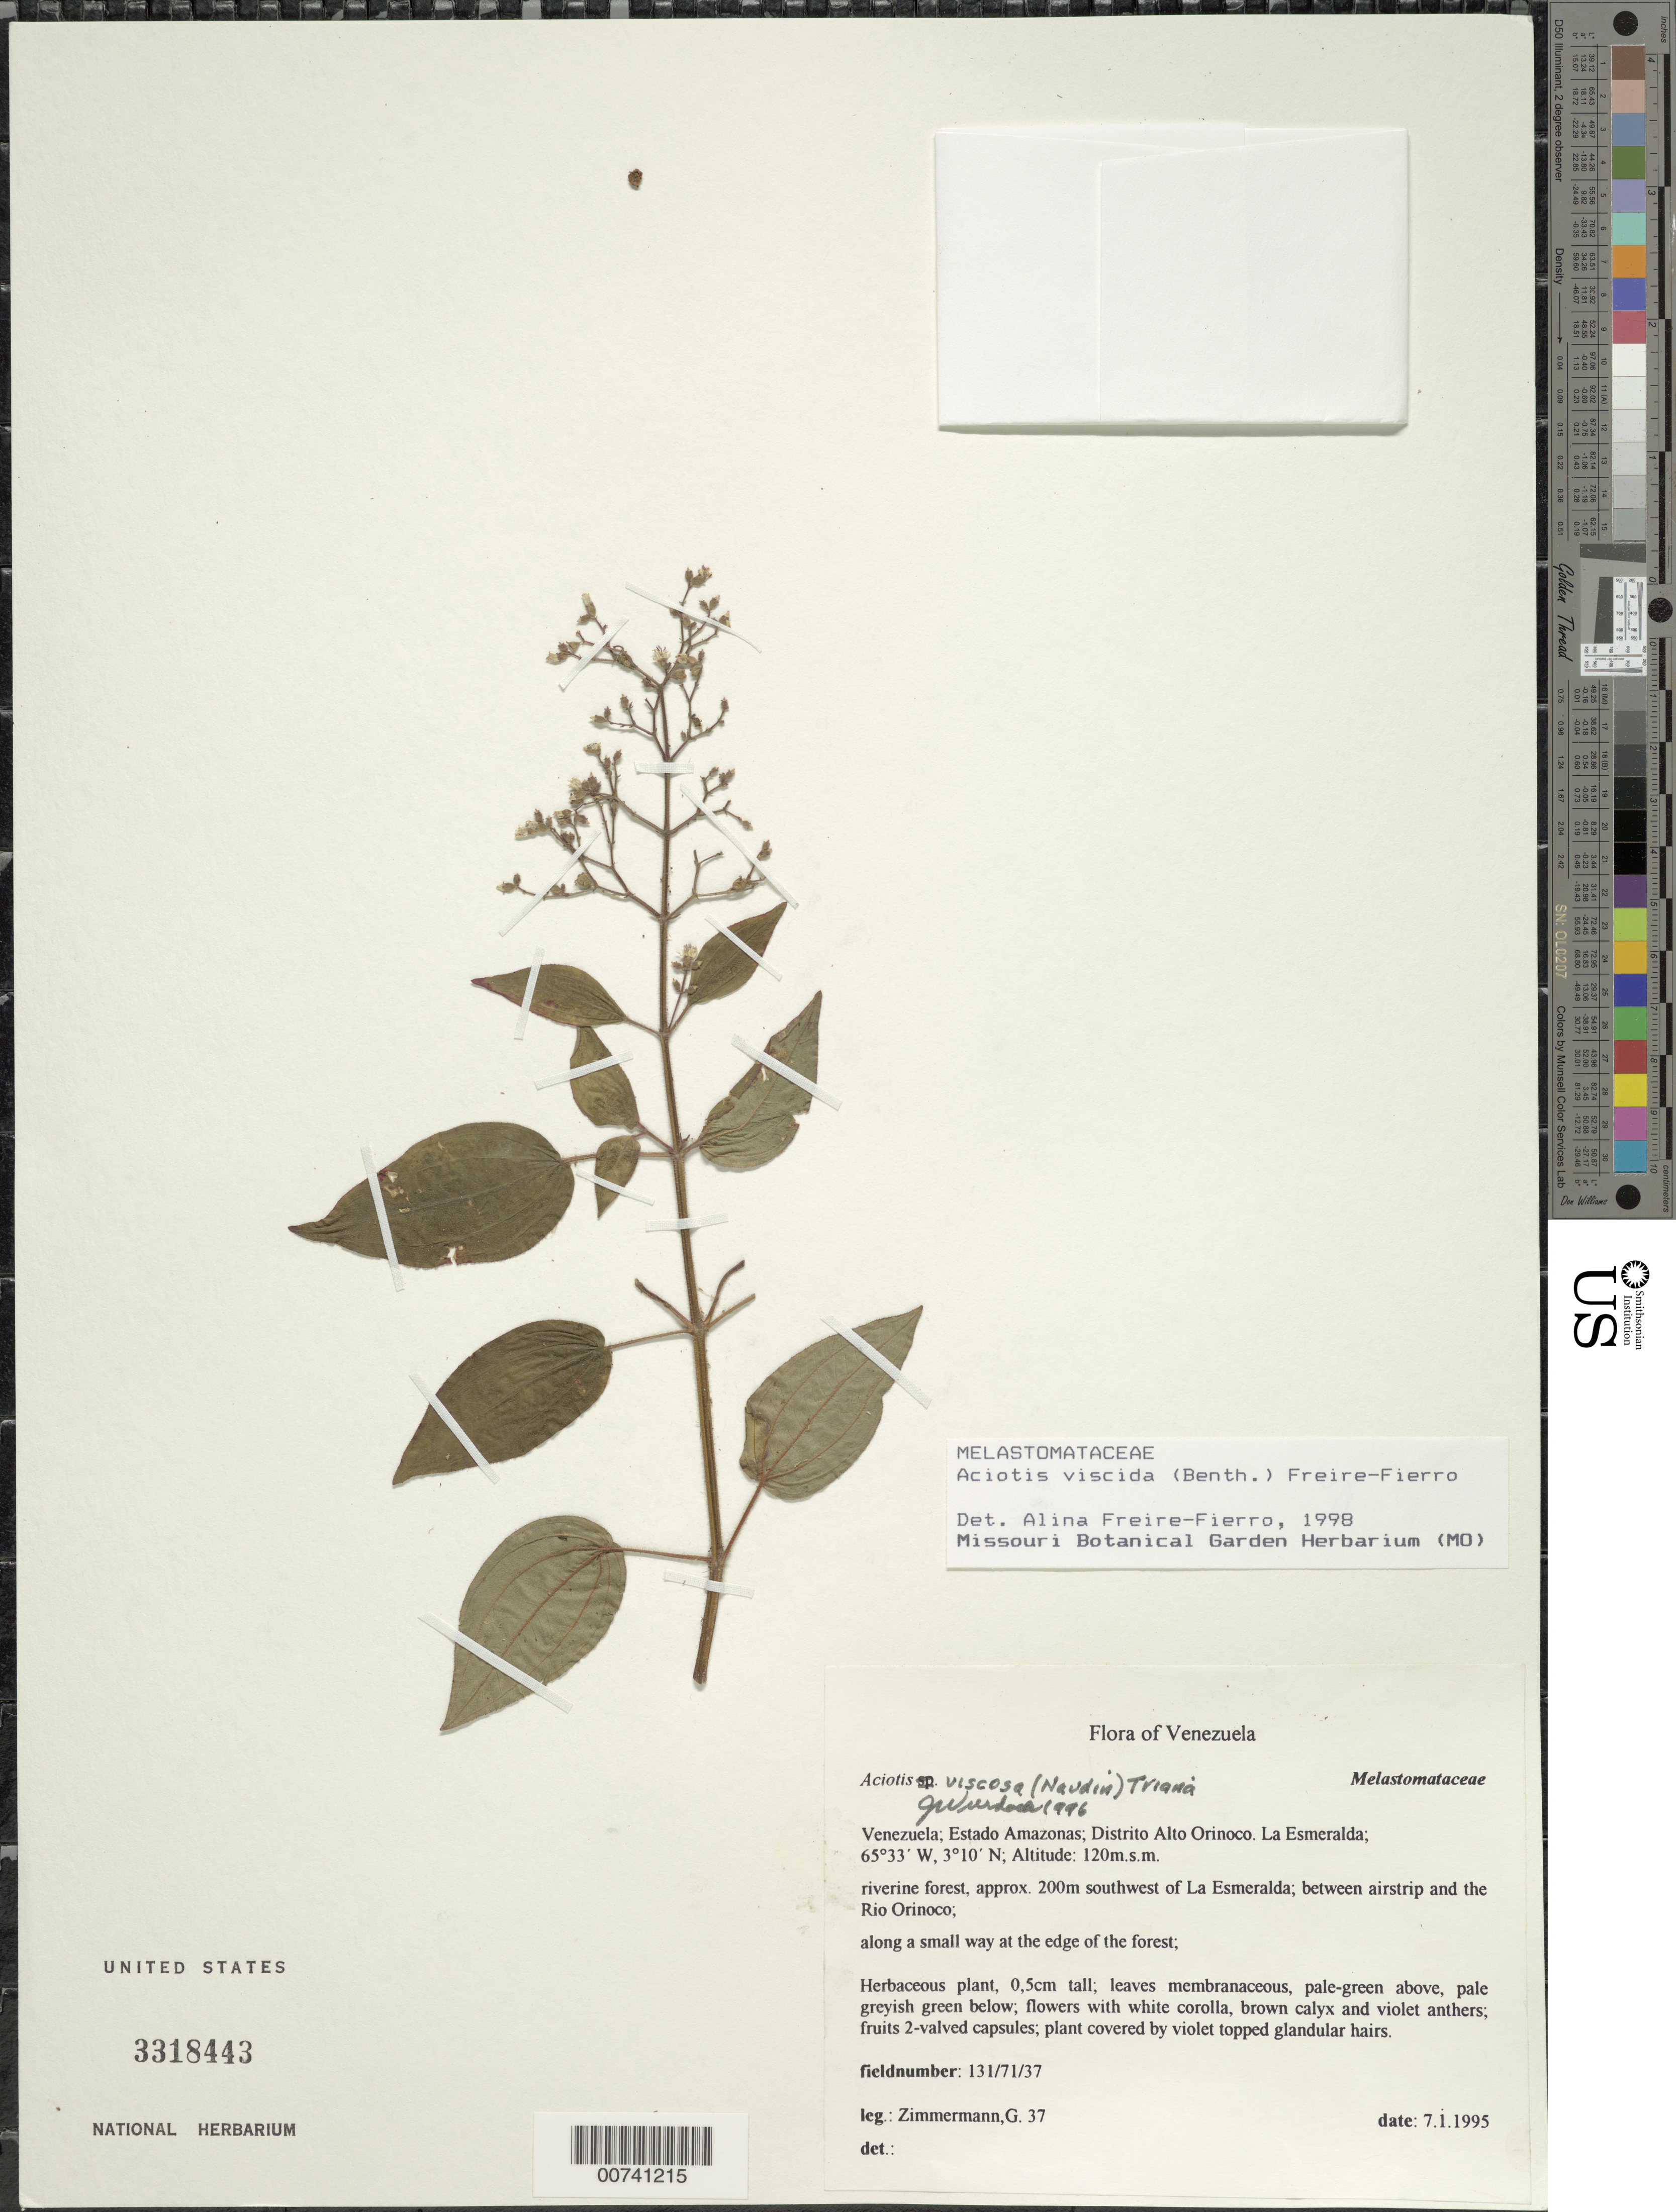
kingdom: Plantae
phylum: Tracheophyta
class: Magnoliopsida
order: Myrtales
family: Melastomataceae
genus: Aciotis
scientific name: Aciotis viscida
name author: (Benth.) Freire-Fierro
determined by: Freire-Fierro, A.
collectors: G. Zimmermann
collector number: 37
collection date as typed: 7-Jan-95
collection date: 1995-01-07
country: Venezuela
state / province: Amazonas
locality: Distr. Alto Orinoco, 200 m SW of La Esmeralda, between the airstrip and the Río Orinoco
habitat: Riverine forest; along small way at edge of forest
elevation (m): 120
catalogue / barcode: US 3318443